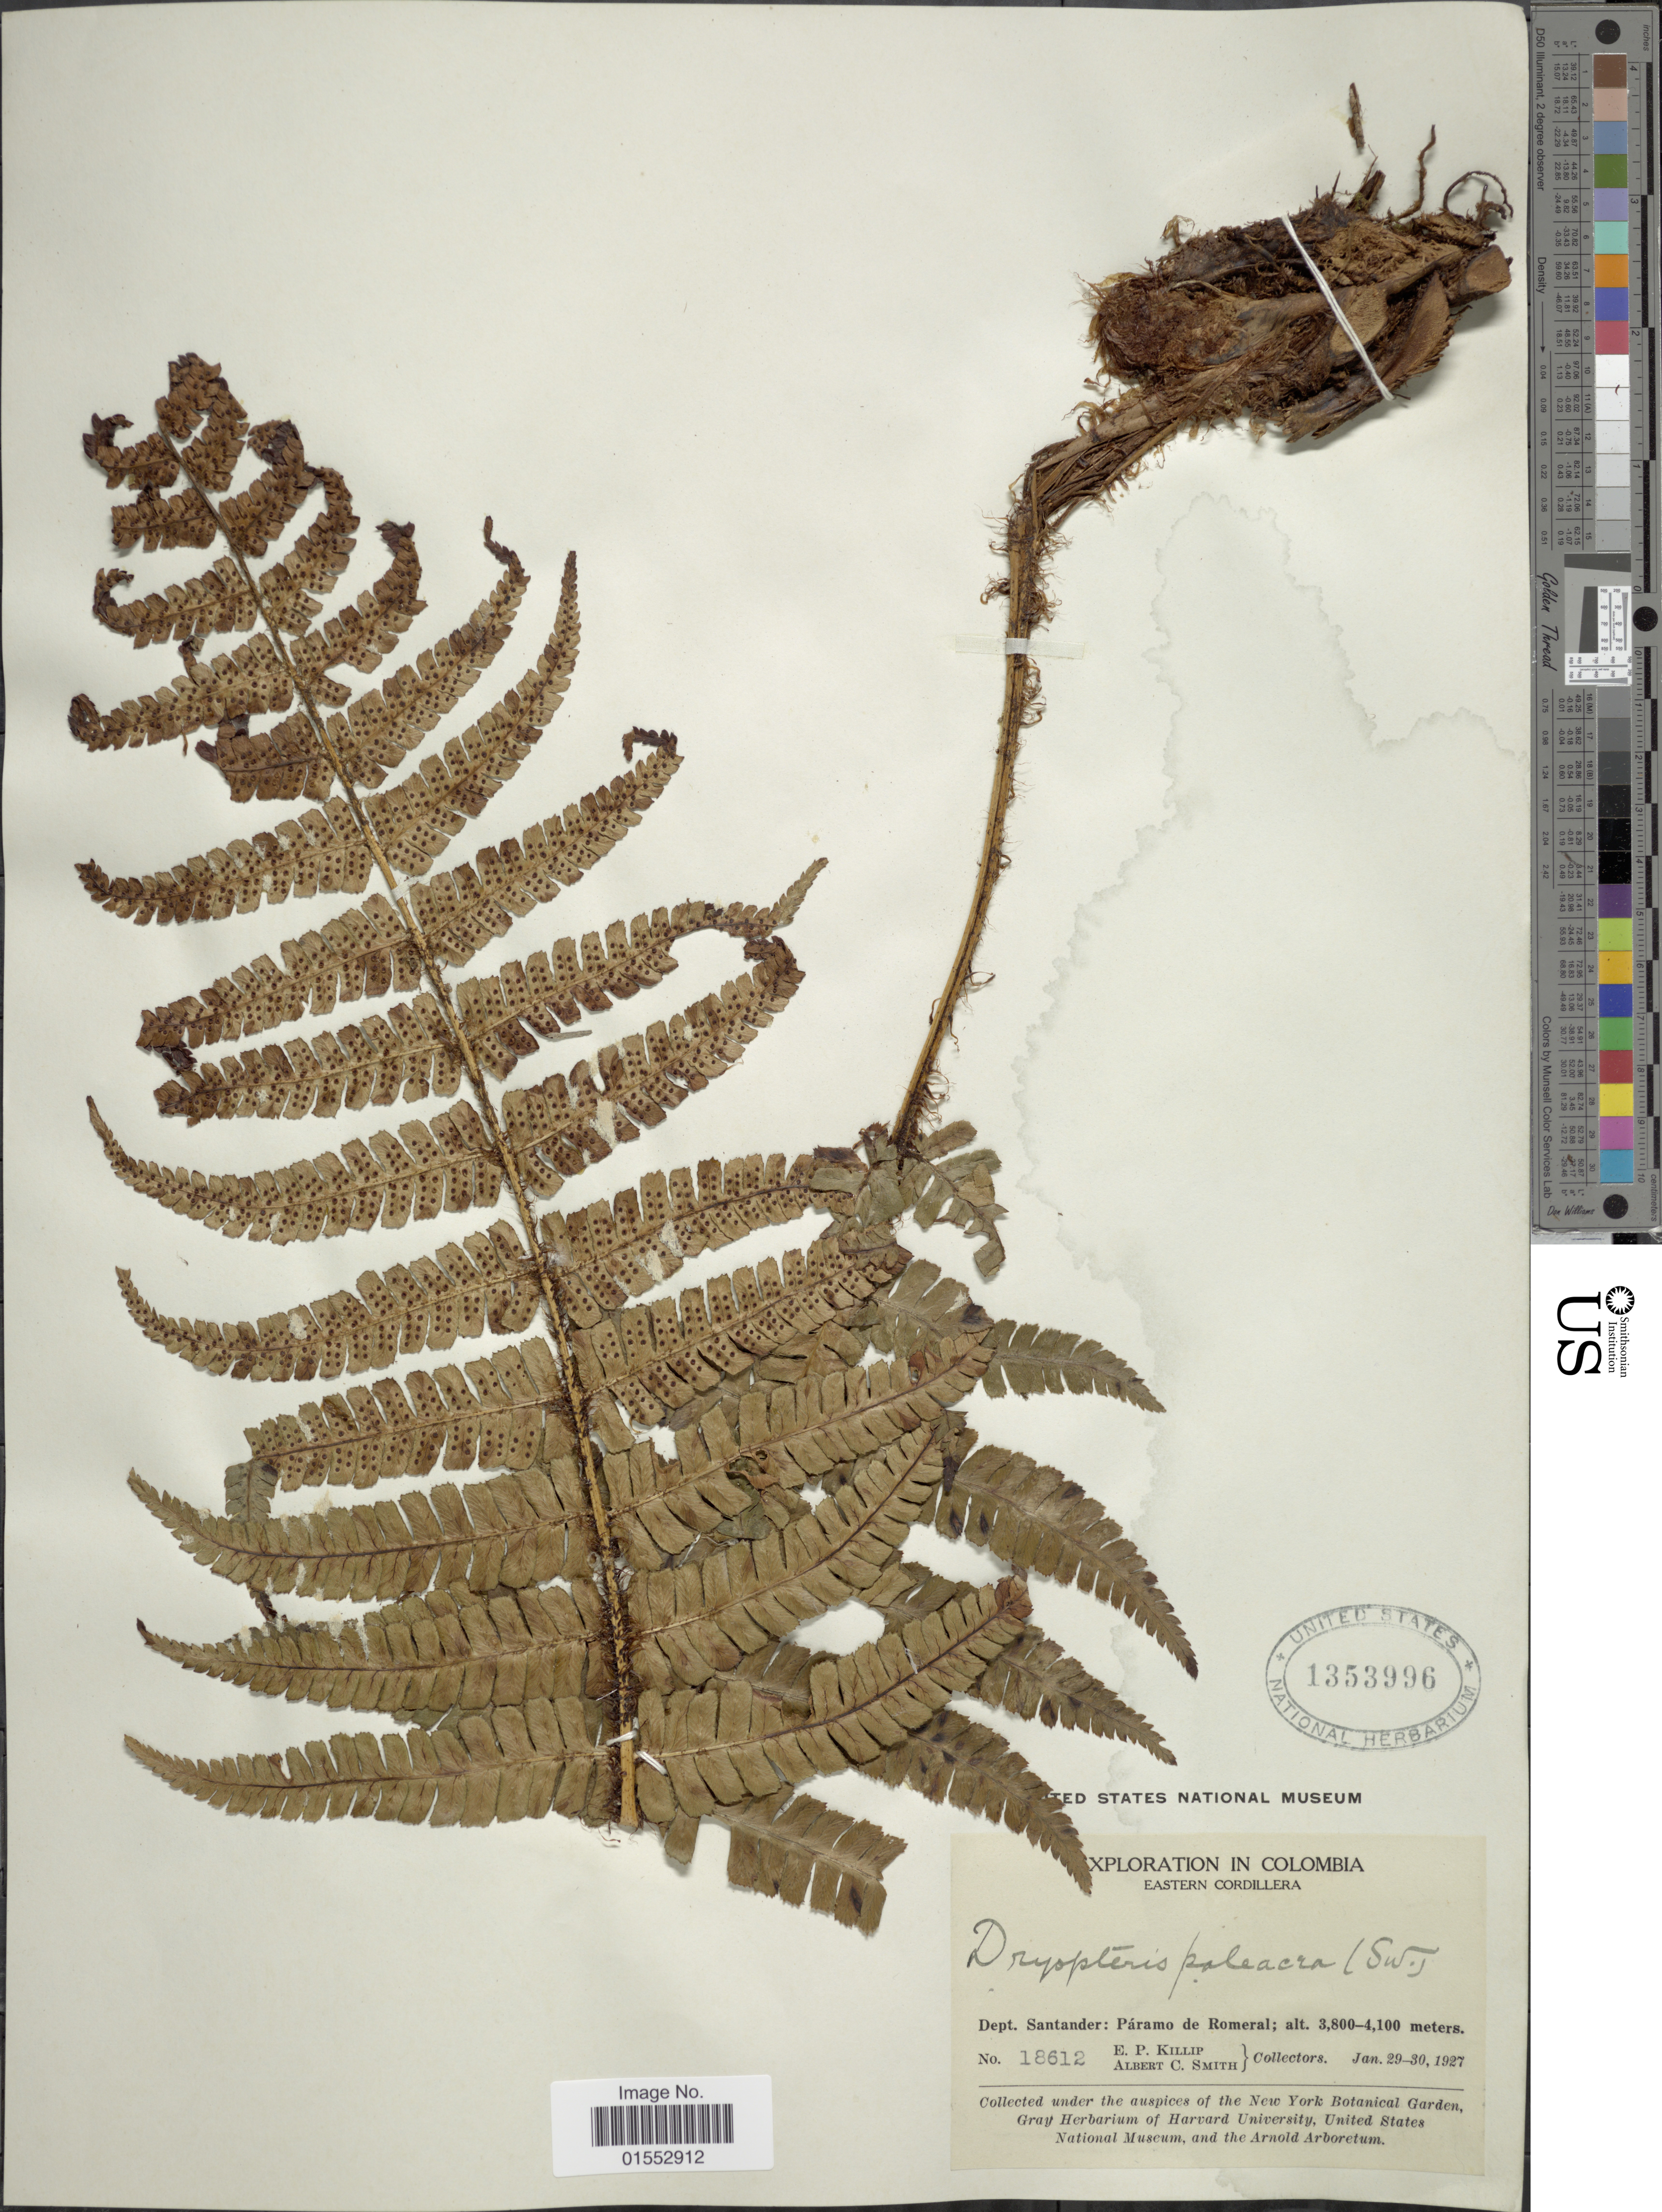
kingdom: Plantae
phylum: Tracheophyta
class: Polypodiopsida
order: Polypodiales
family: Dryopteridaceae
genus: Dryopteris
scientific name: Dryopteris wallichiana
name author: (Spreng.) Hyl.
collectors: E. P. Killip & A. C. Smith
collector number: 18612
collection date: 1927-01-29/1927-01-30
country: Colombia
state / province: Santander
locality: Eastern Cordillera. Dept. Santander: Paramo de Romeral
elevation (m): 3800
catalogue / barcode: US 1353996